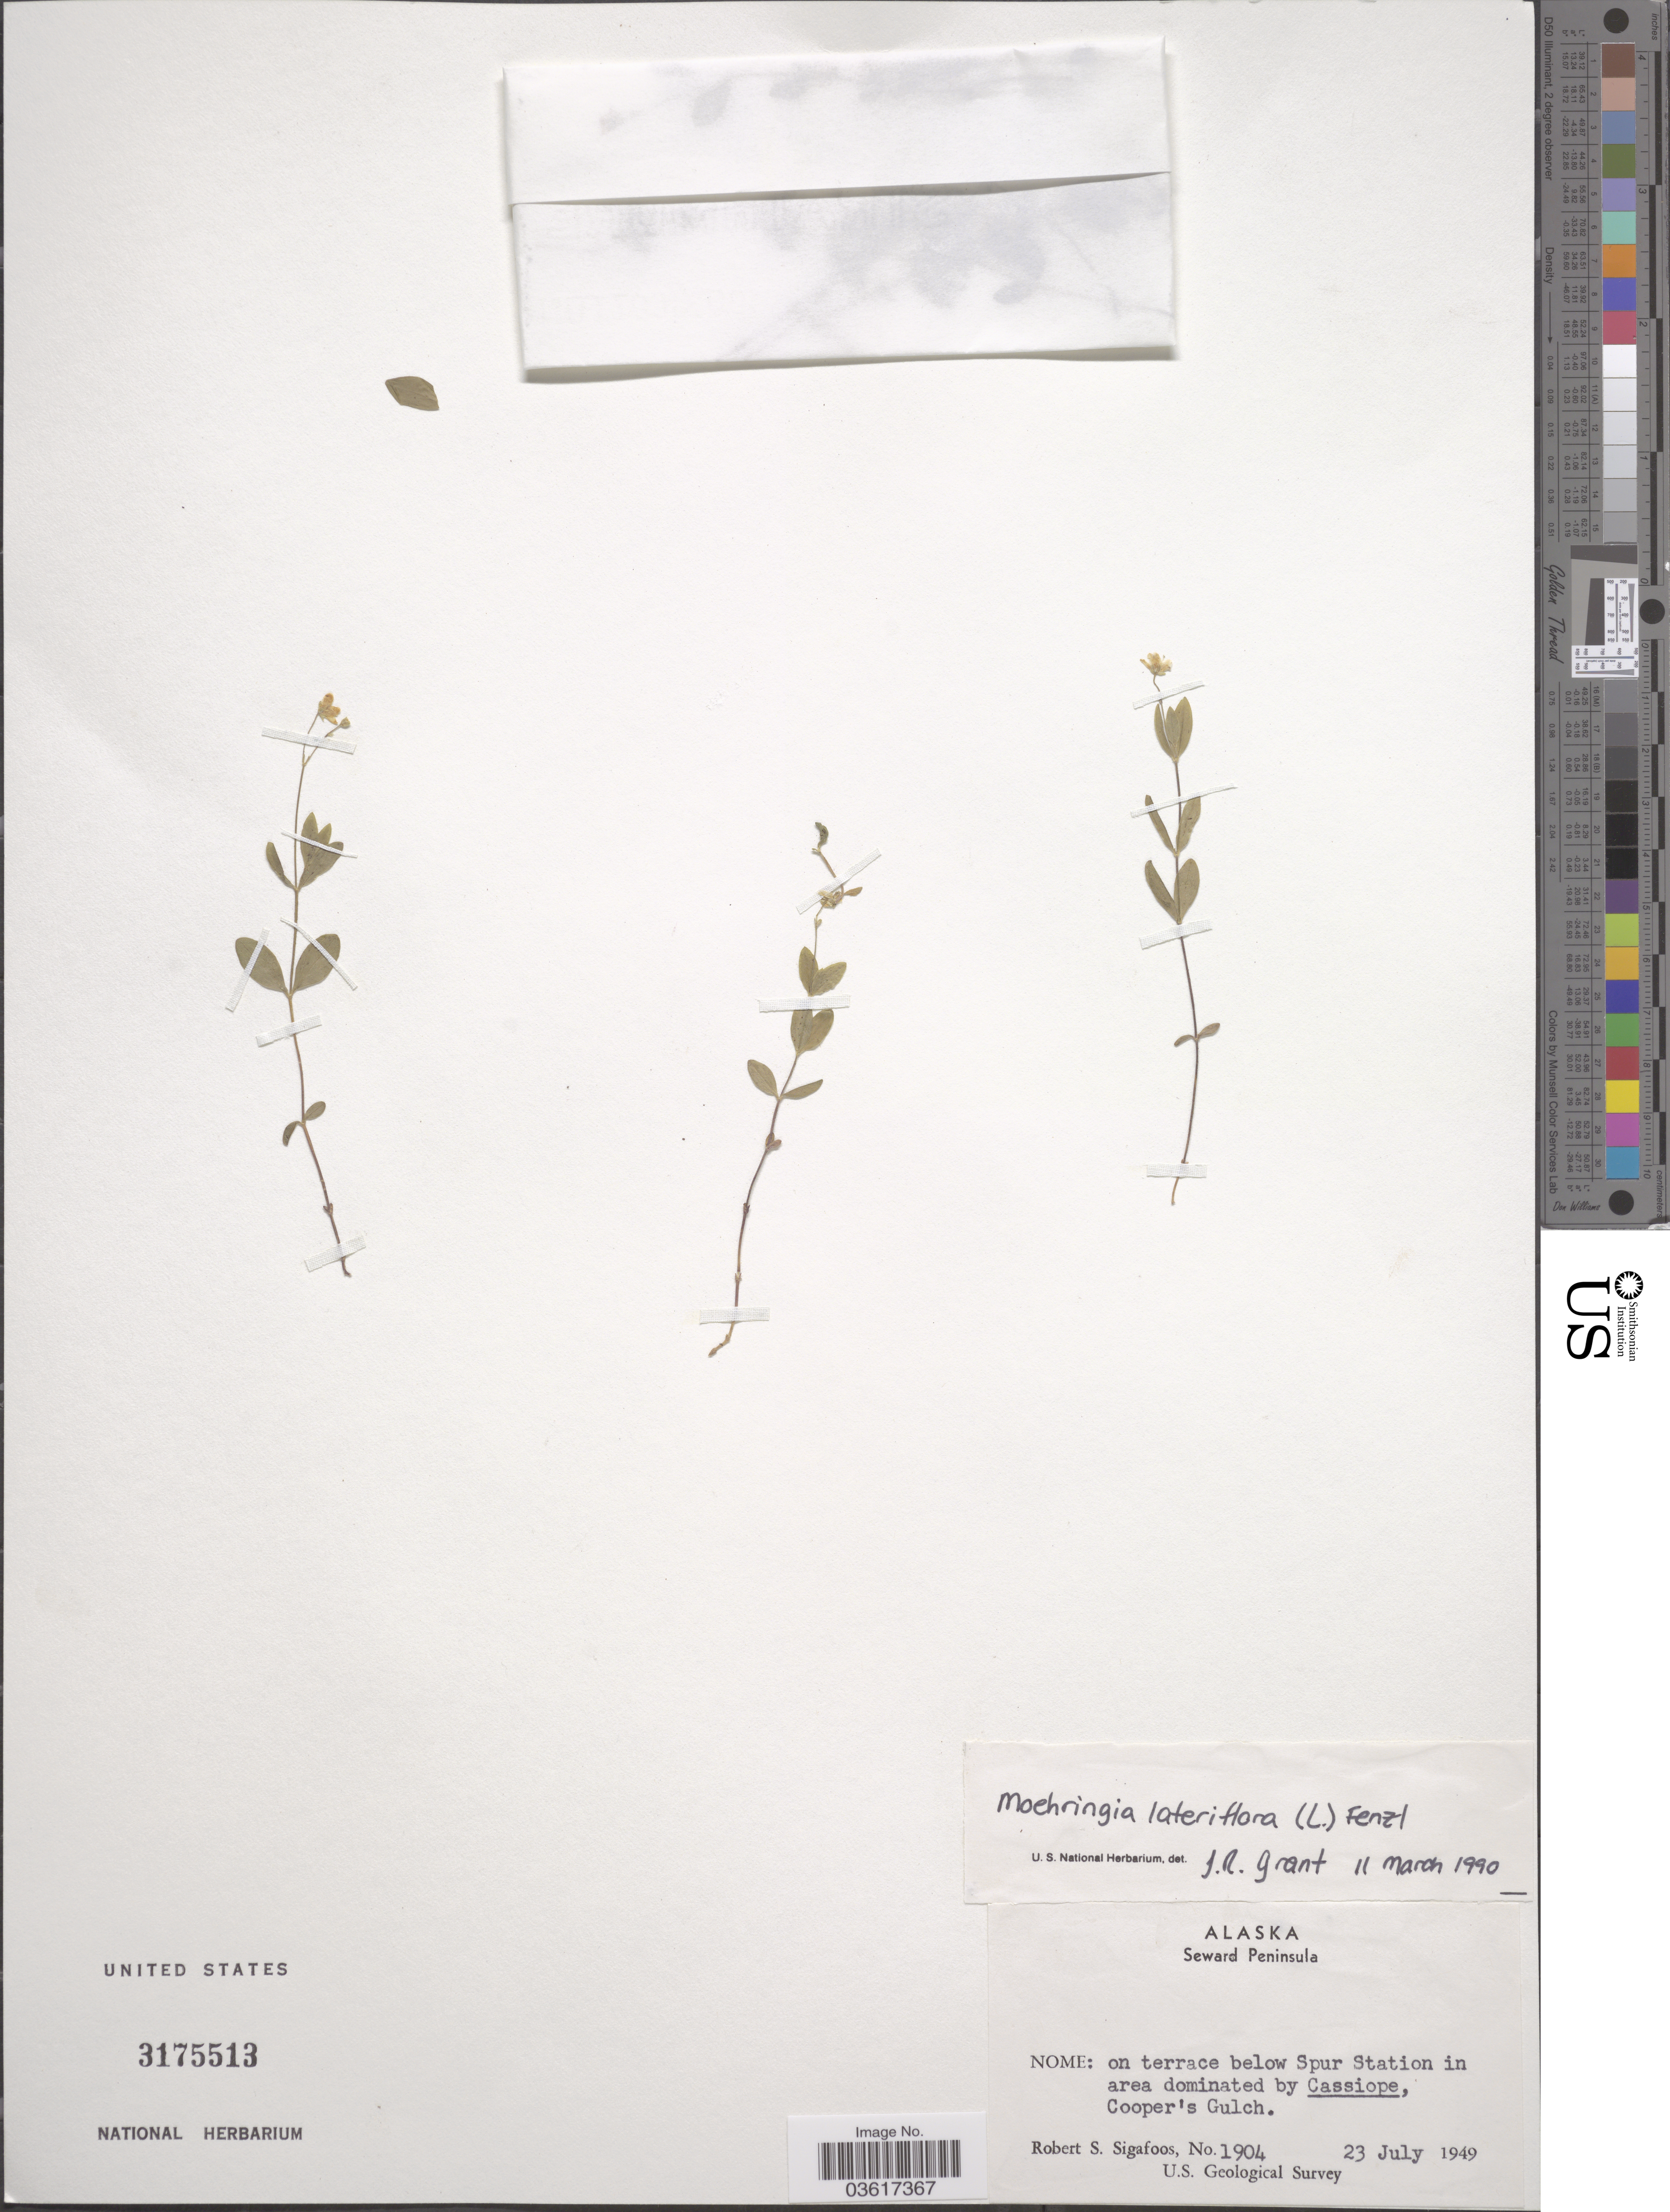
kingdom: Plantae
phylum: Tracheophyta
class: Magnoliopsida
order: Caryophyllales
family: Caryophyllaceae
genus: Moehringia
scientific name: Moehringia lateriflora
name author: (L.) Fenzl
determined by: Grant, J. R., (SWITZERLAND)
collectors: R. Sigafoos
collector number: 1904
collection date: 1949-07-23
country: United States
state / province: Alaska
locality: Seward Peninsula. Nome: on terrace below Spur Station. Cooper's Gulch.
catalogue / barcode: US 3175513